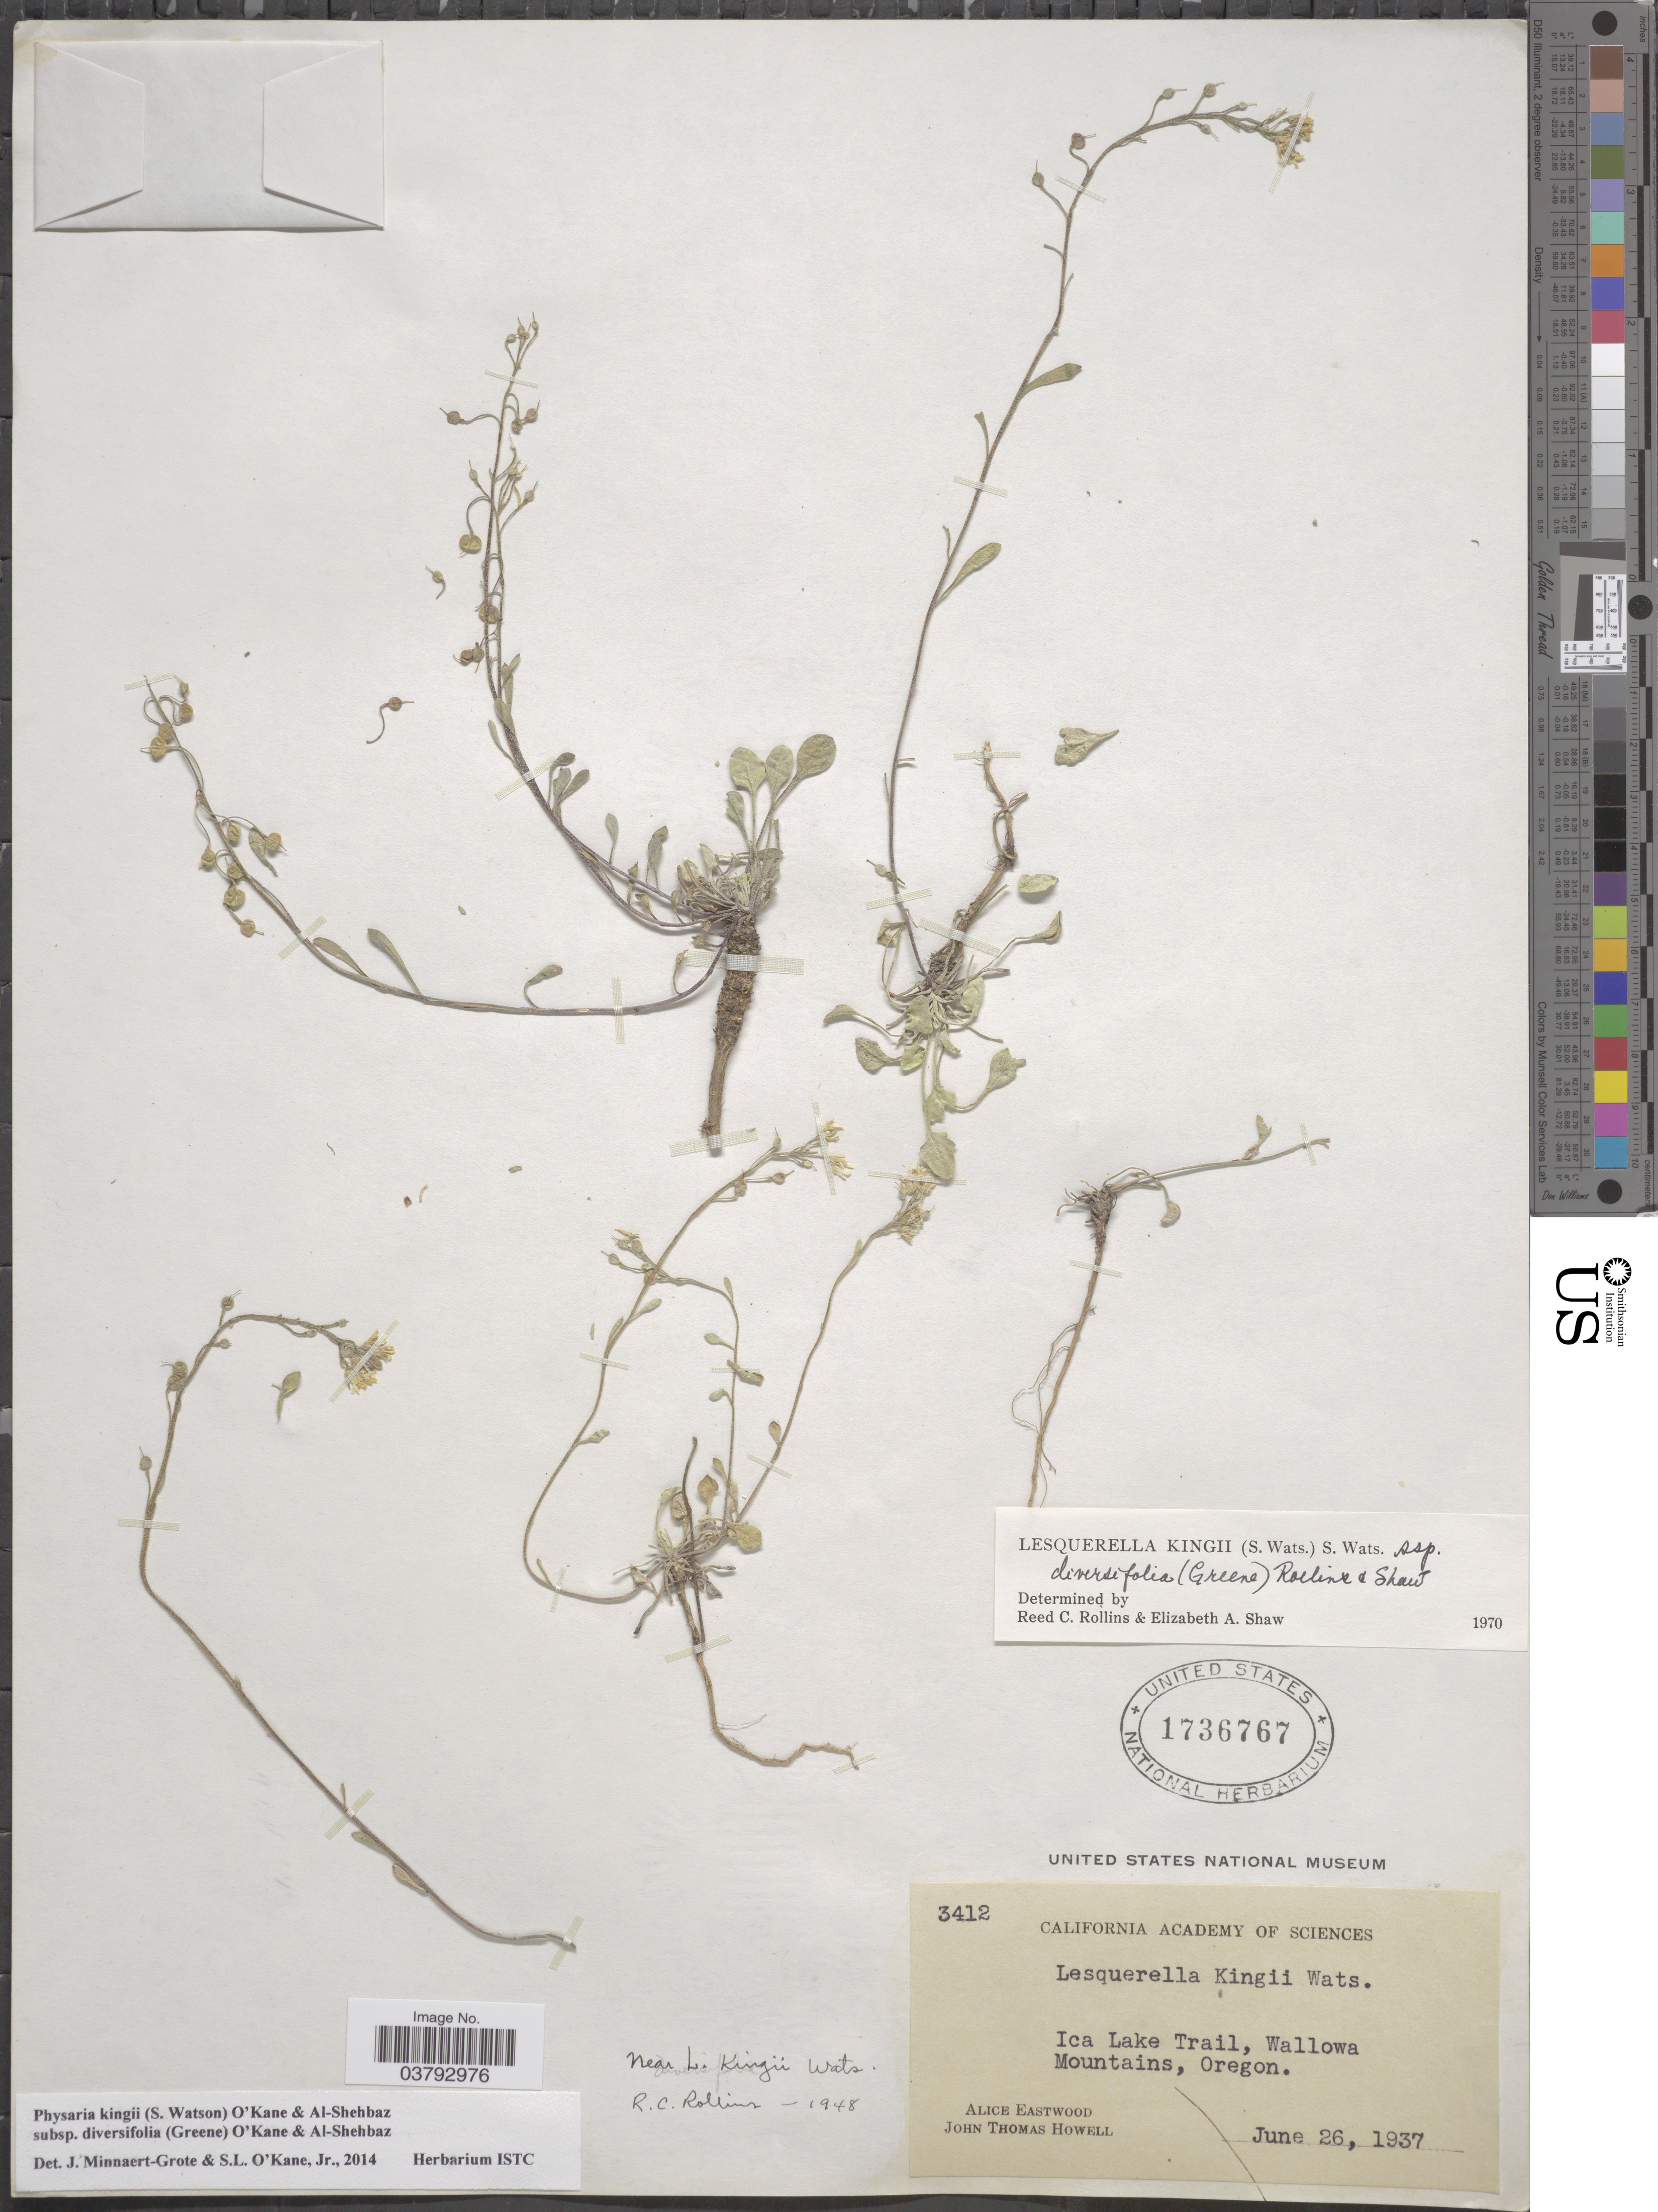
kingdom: Plantae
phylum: Tracheophyta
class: Magnoliopsida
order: Brassicales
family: Brassicaceae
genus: Physaria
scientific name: Physaria kingii subsp. diversifolia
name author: (Greene) O'Kane & Al-Shehbaz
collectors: A. Eastwood & J. T. Howell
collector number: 3412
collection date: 1937-06-26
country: United States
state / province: Oregon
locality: Ica Lake Trail, Wallowa Mountains.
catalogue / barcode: US 1736767